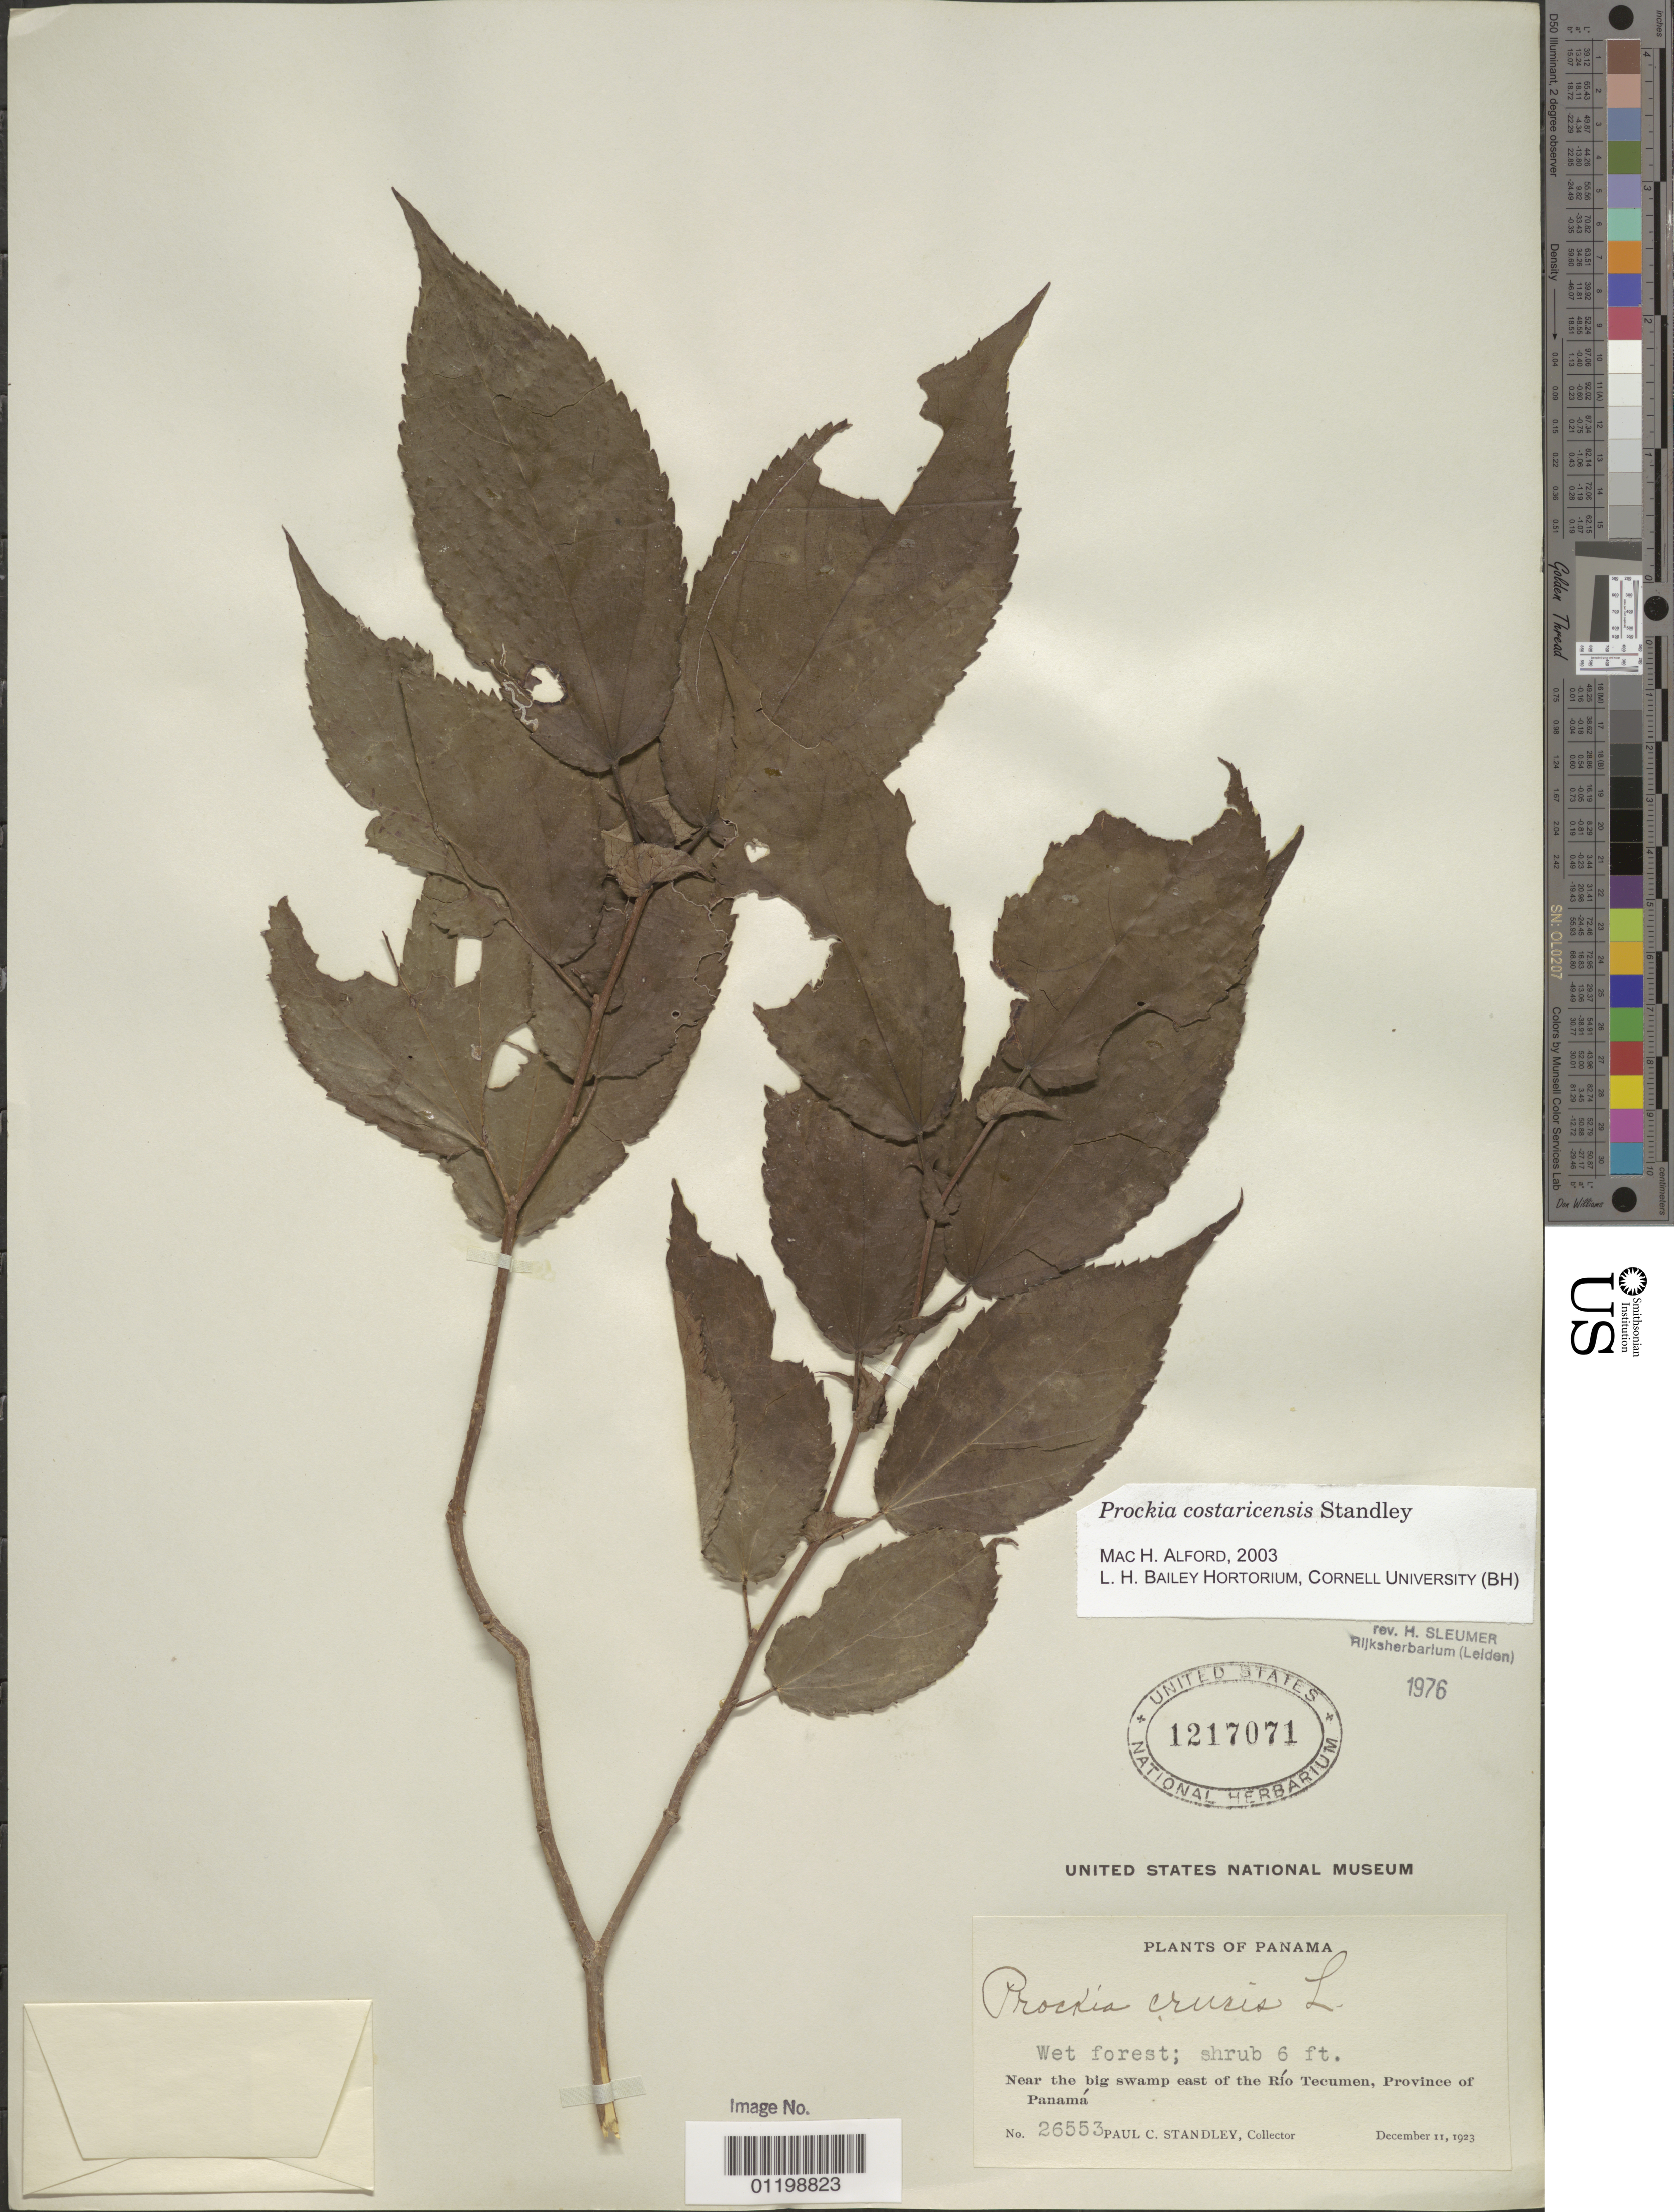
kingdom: Plantae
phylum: Tracheophyta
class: Magnoliopsida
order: Malpighiales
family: Salicaceae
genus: Prockia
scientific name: Prockia costaricensis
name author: Standl.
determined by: Alford, Mac Haverson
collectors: P. C. Standley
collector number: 26553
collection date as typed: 11 Dec 1923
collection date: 1923-12-11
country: Panama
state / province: Panamá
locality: Near the big swamp E of Rio Tecumen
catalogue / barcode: US 1217071